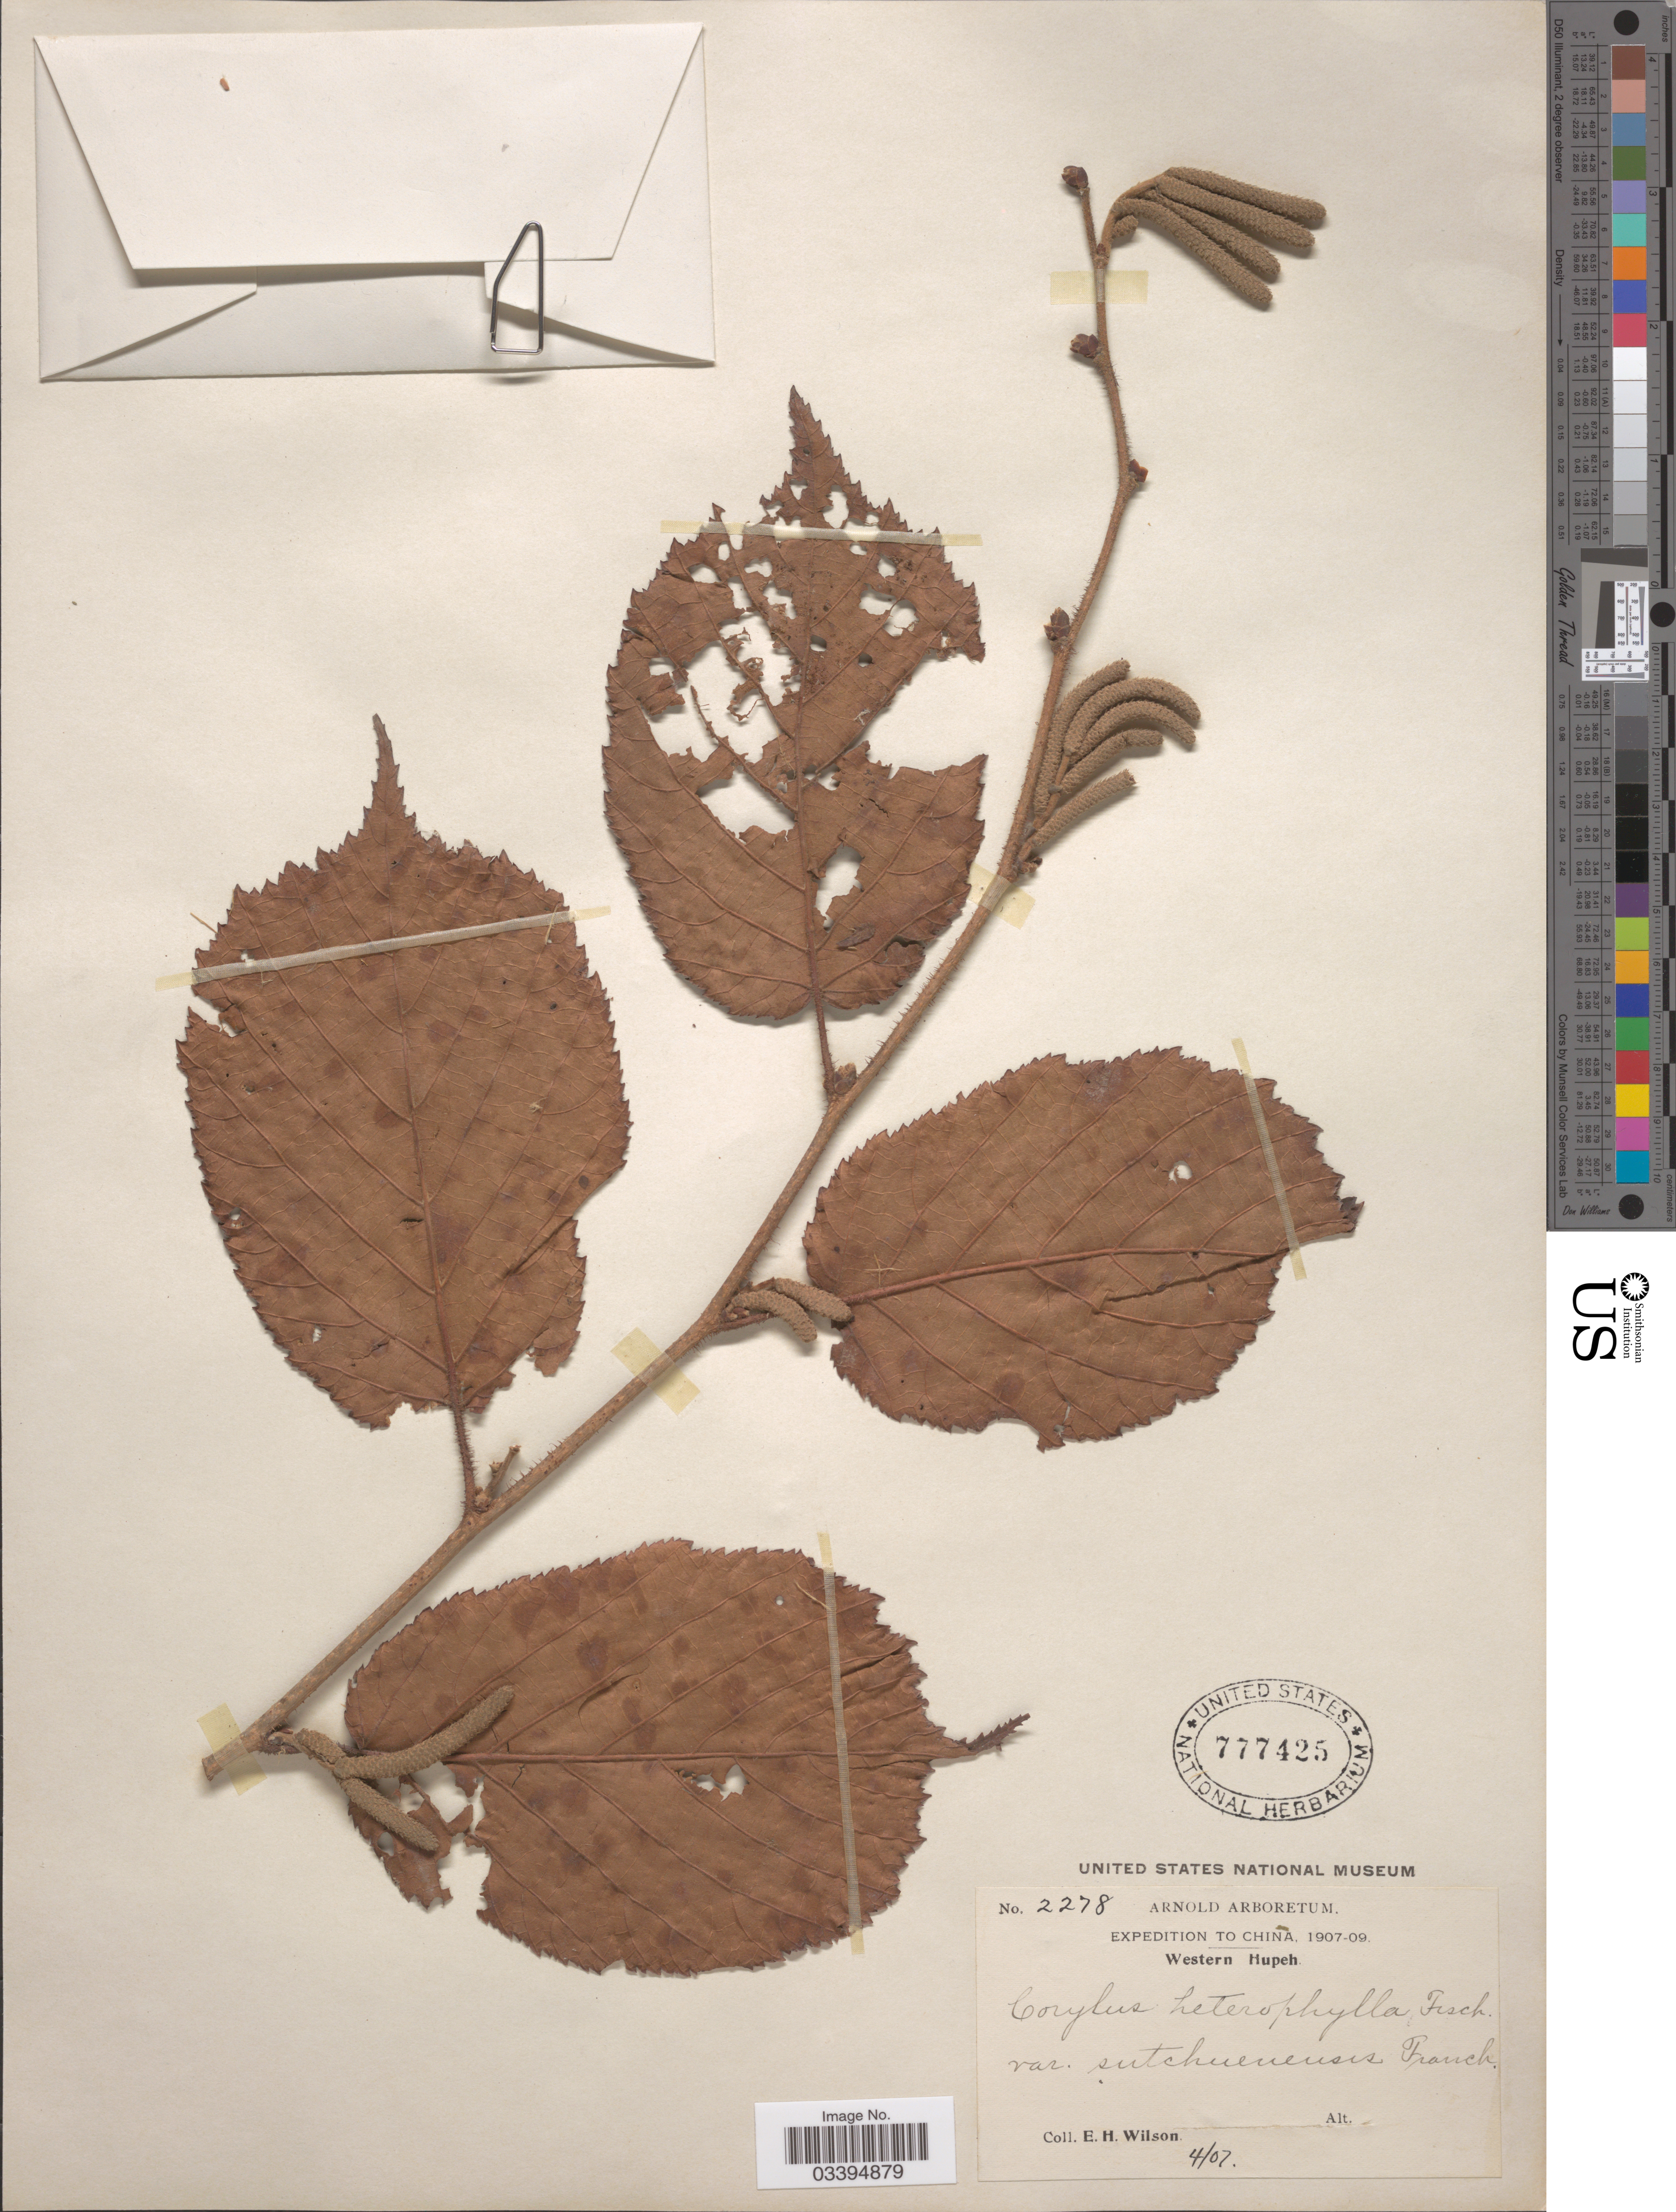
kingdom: Plantae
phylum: Tracheophyta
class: Magnoliopsida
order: Fagales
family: Betulaceae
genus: Corylus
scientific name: Corylus heterophylla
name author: Fisch. ex Trautv.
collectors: E. Wilson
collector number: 2278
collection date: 1907-04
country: China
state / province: Hubei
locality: Western Hupeh.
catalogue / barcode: US 777425